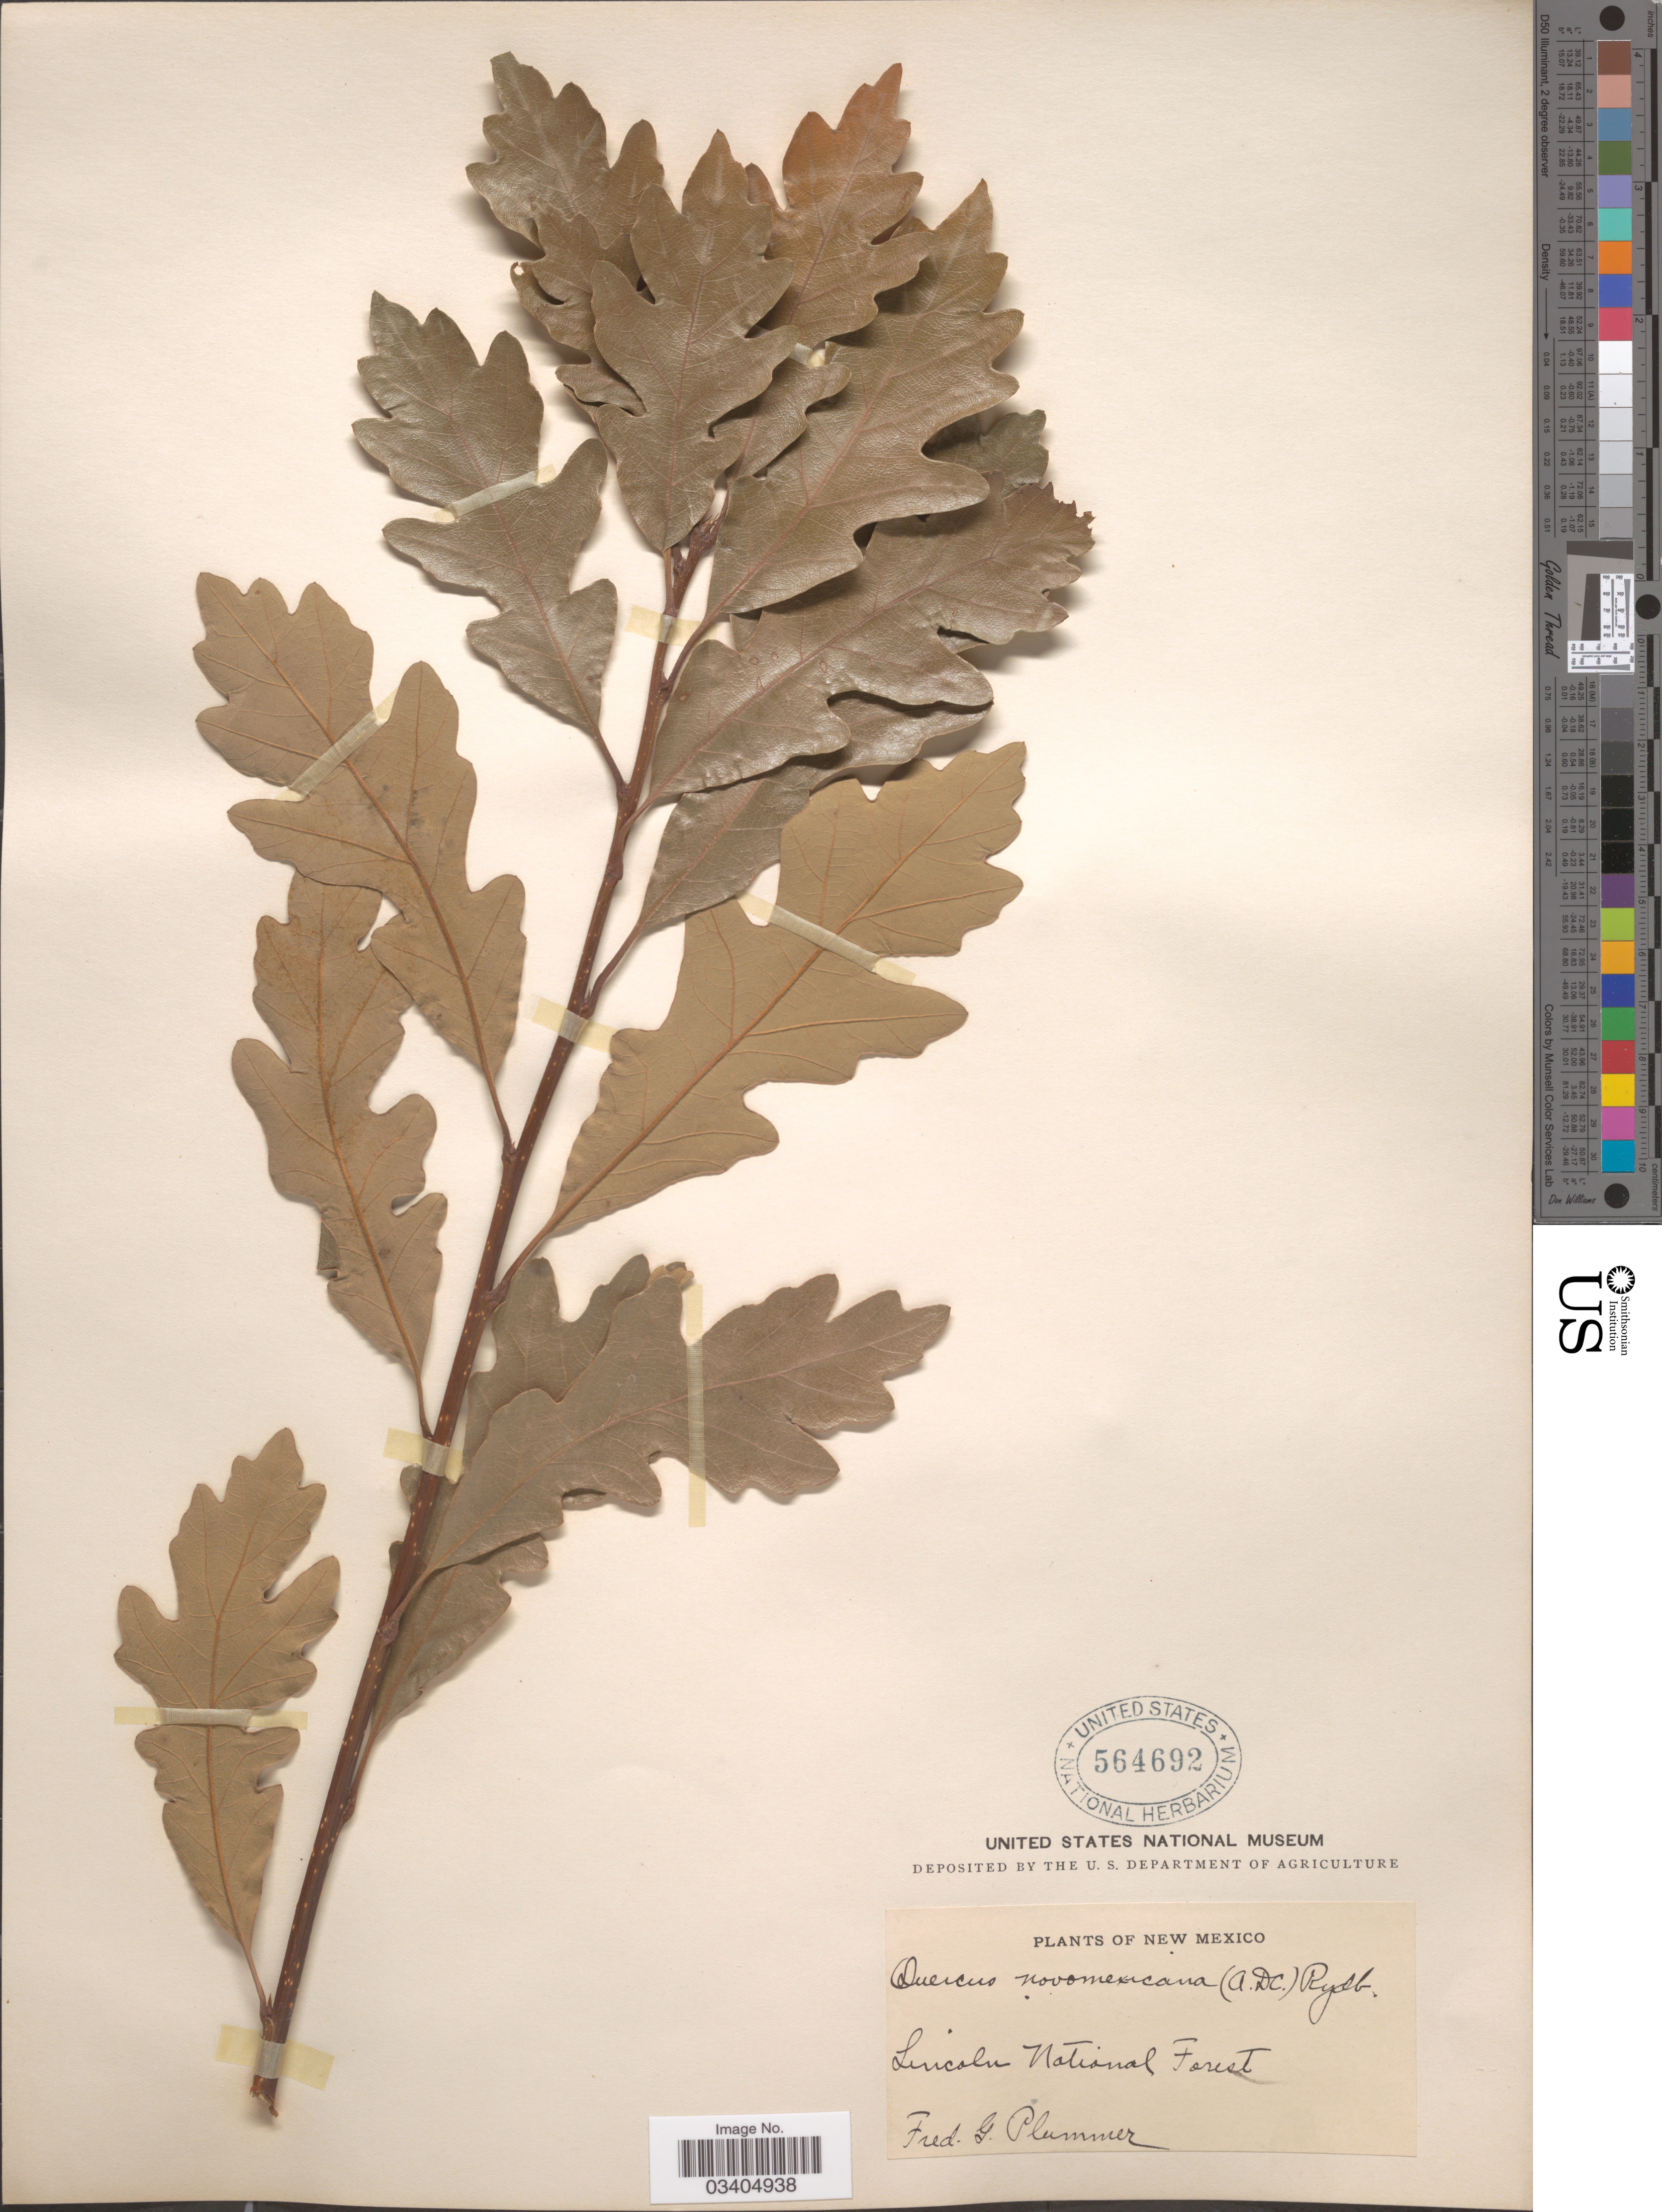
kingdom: Plantae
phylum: Tracheophyta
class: Magnoliopsida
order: Fagales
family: Fagaceae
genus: Quercus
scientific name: Quercus gambelii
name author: Nutt.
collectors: F. Plummer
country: United States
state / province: New Mexico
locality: Lincoln National Forest.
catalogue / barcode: US 564692